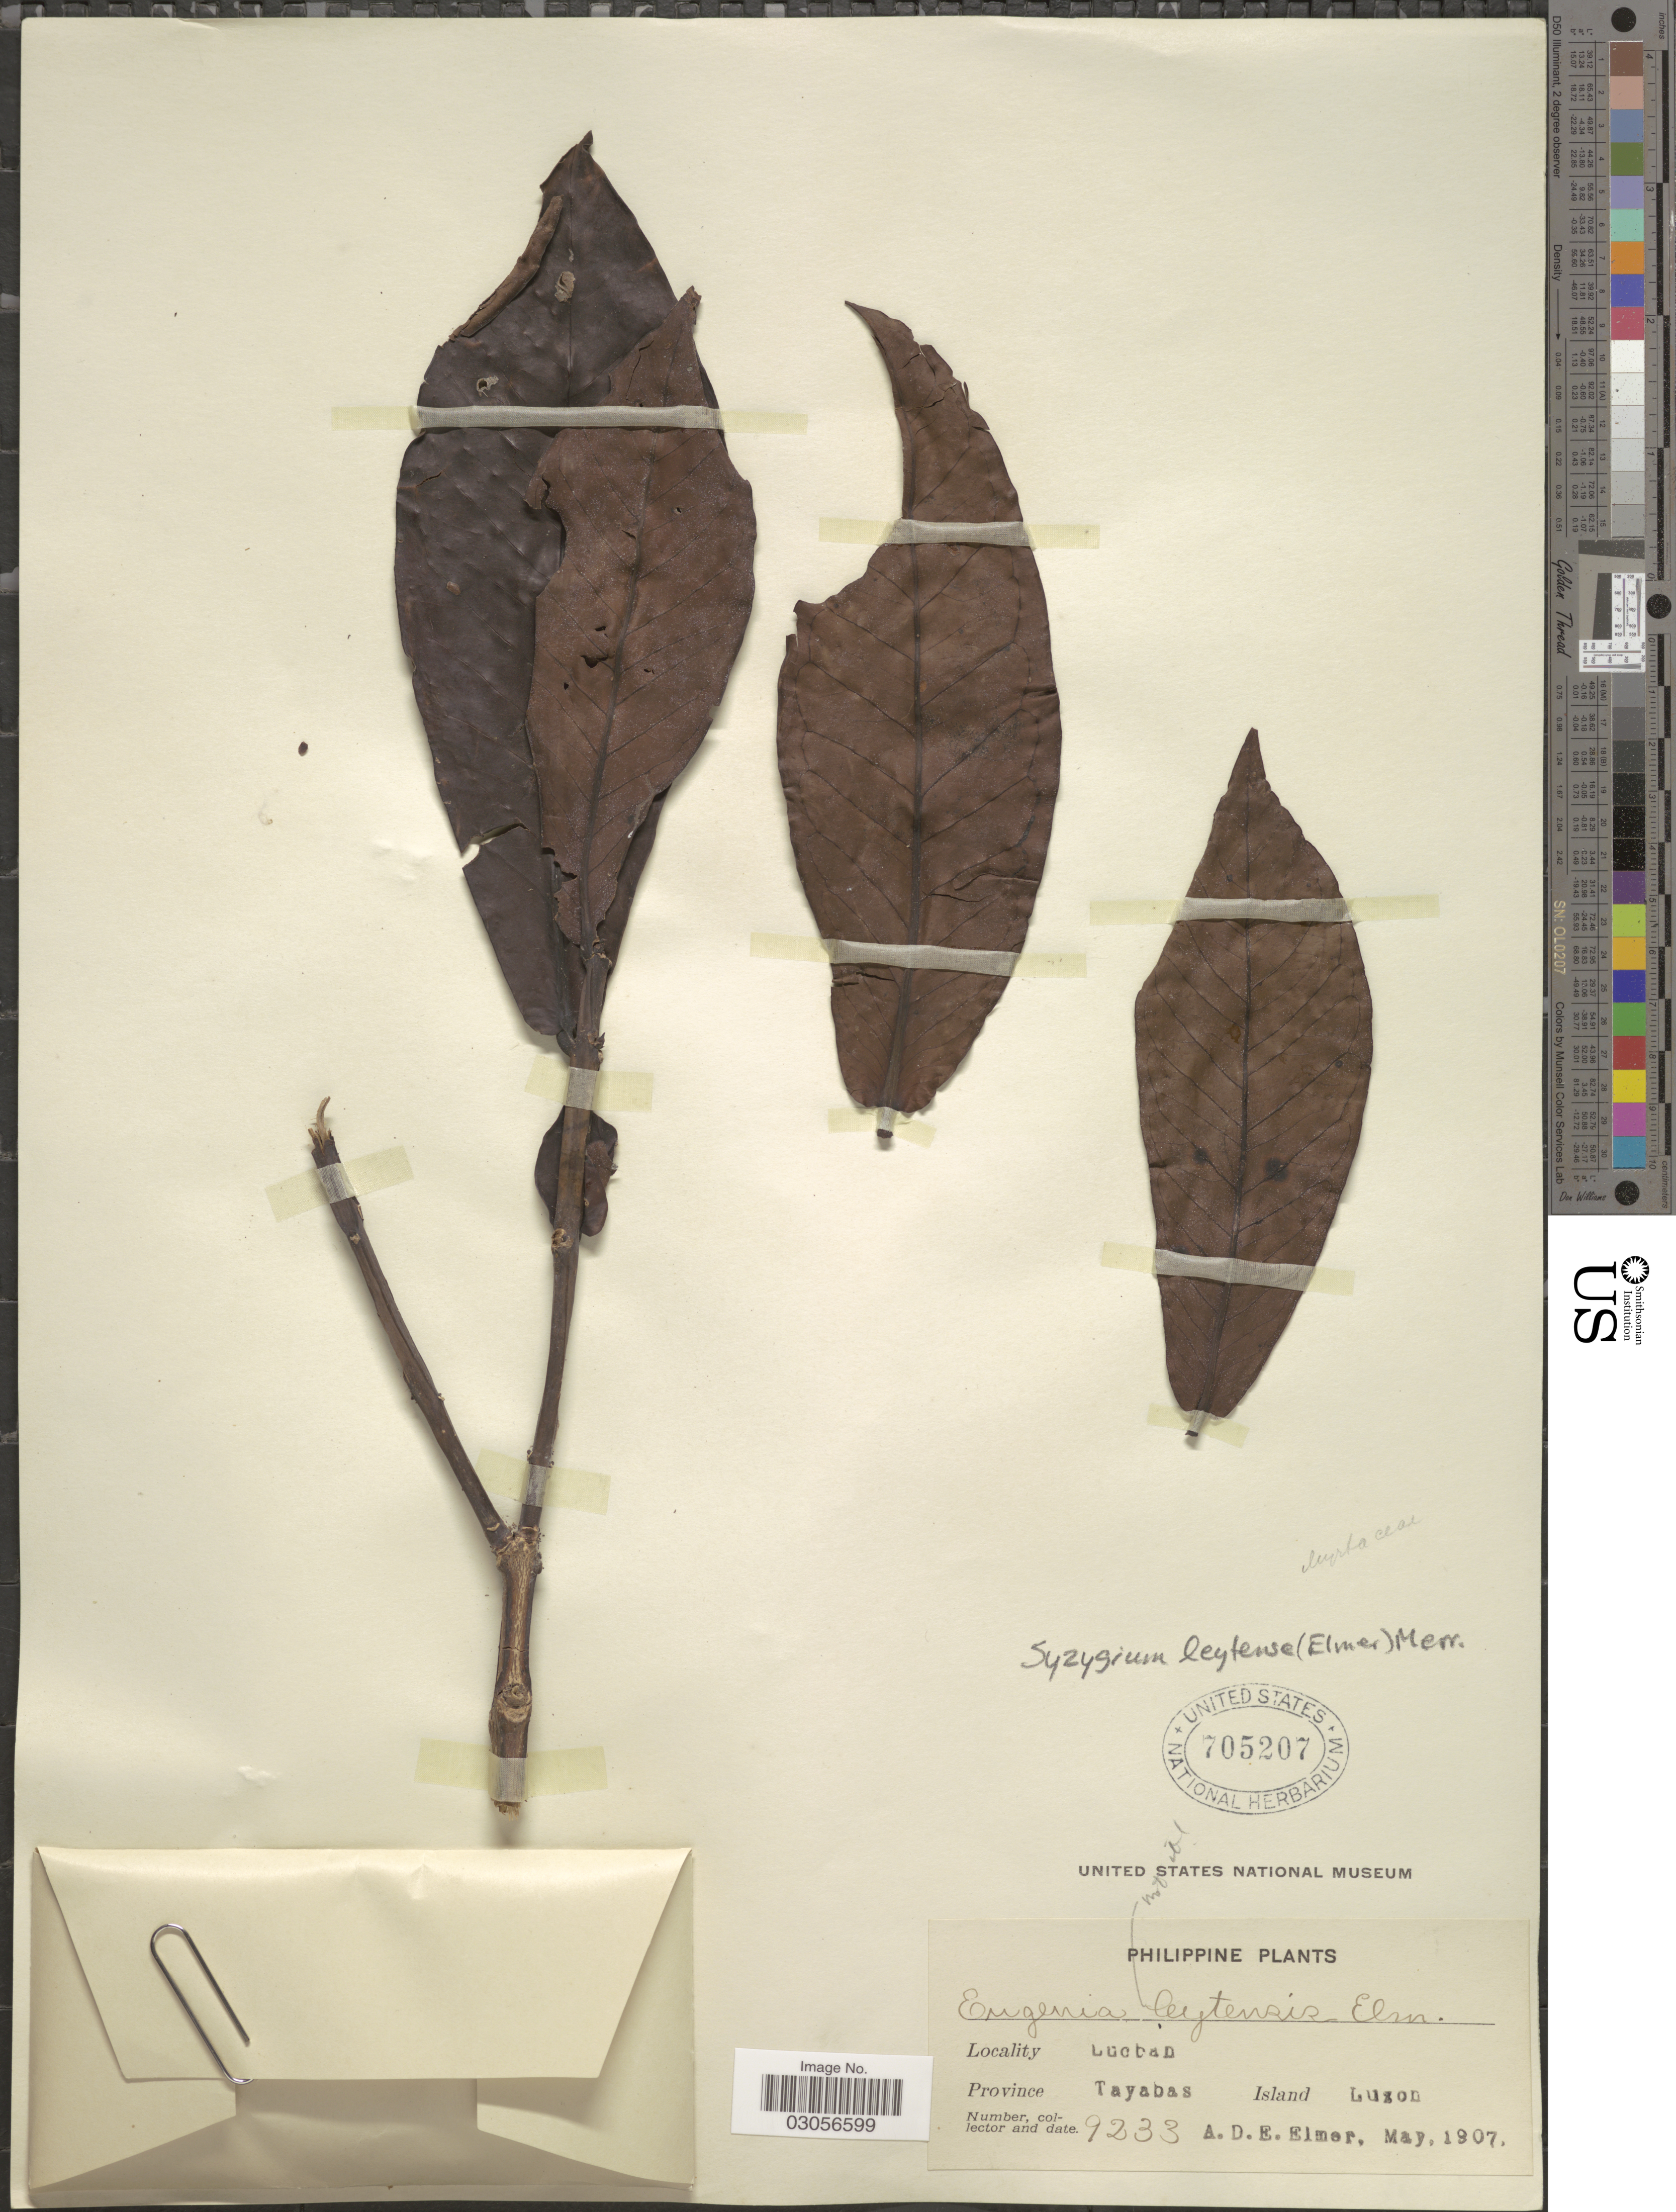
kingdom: Plantae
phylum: Tracheophyta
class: Magnoliopsida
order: Myrtales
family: Myrtaceae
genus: Syzygium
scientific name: Syzygium leytense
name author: (Elmer) Merr.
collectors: A. D. E. Elmer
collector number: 9233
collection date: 1907-05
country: Philippines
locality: Lucban. Province Tayabas. Island Luzon.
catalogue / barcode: US 705207